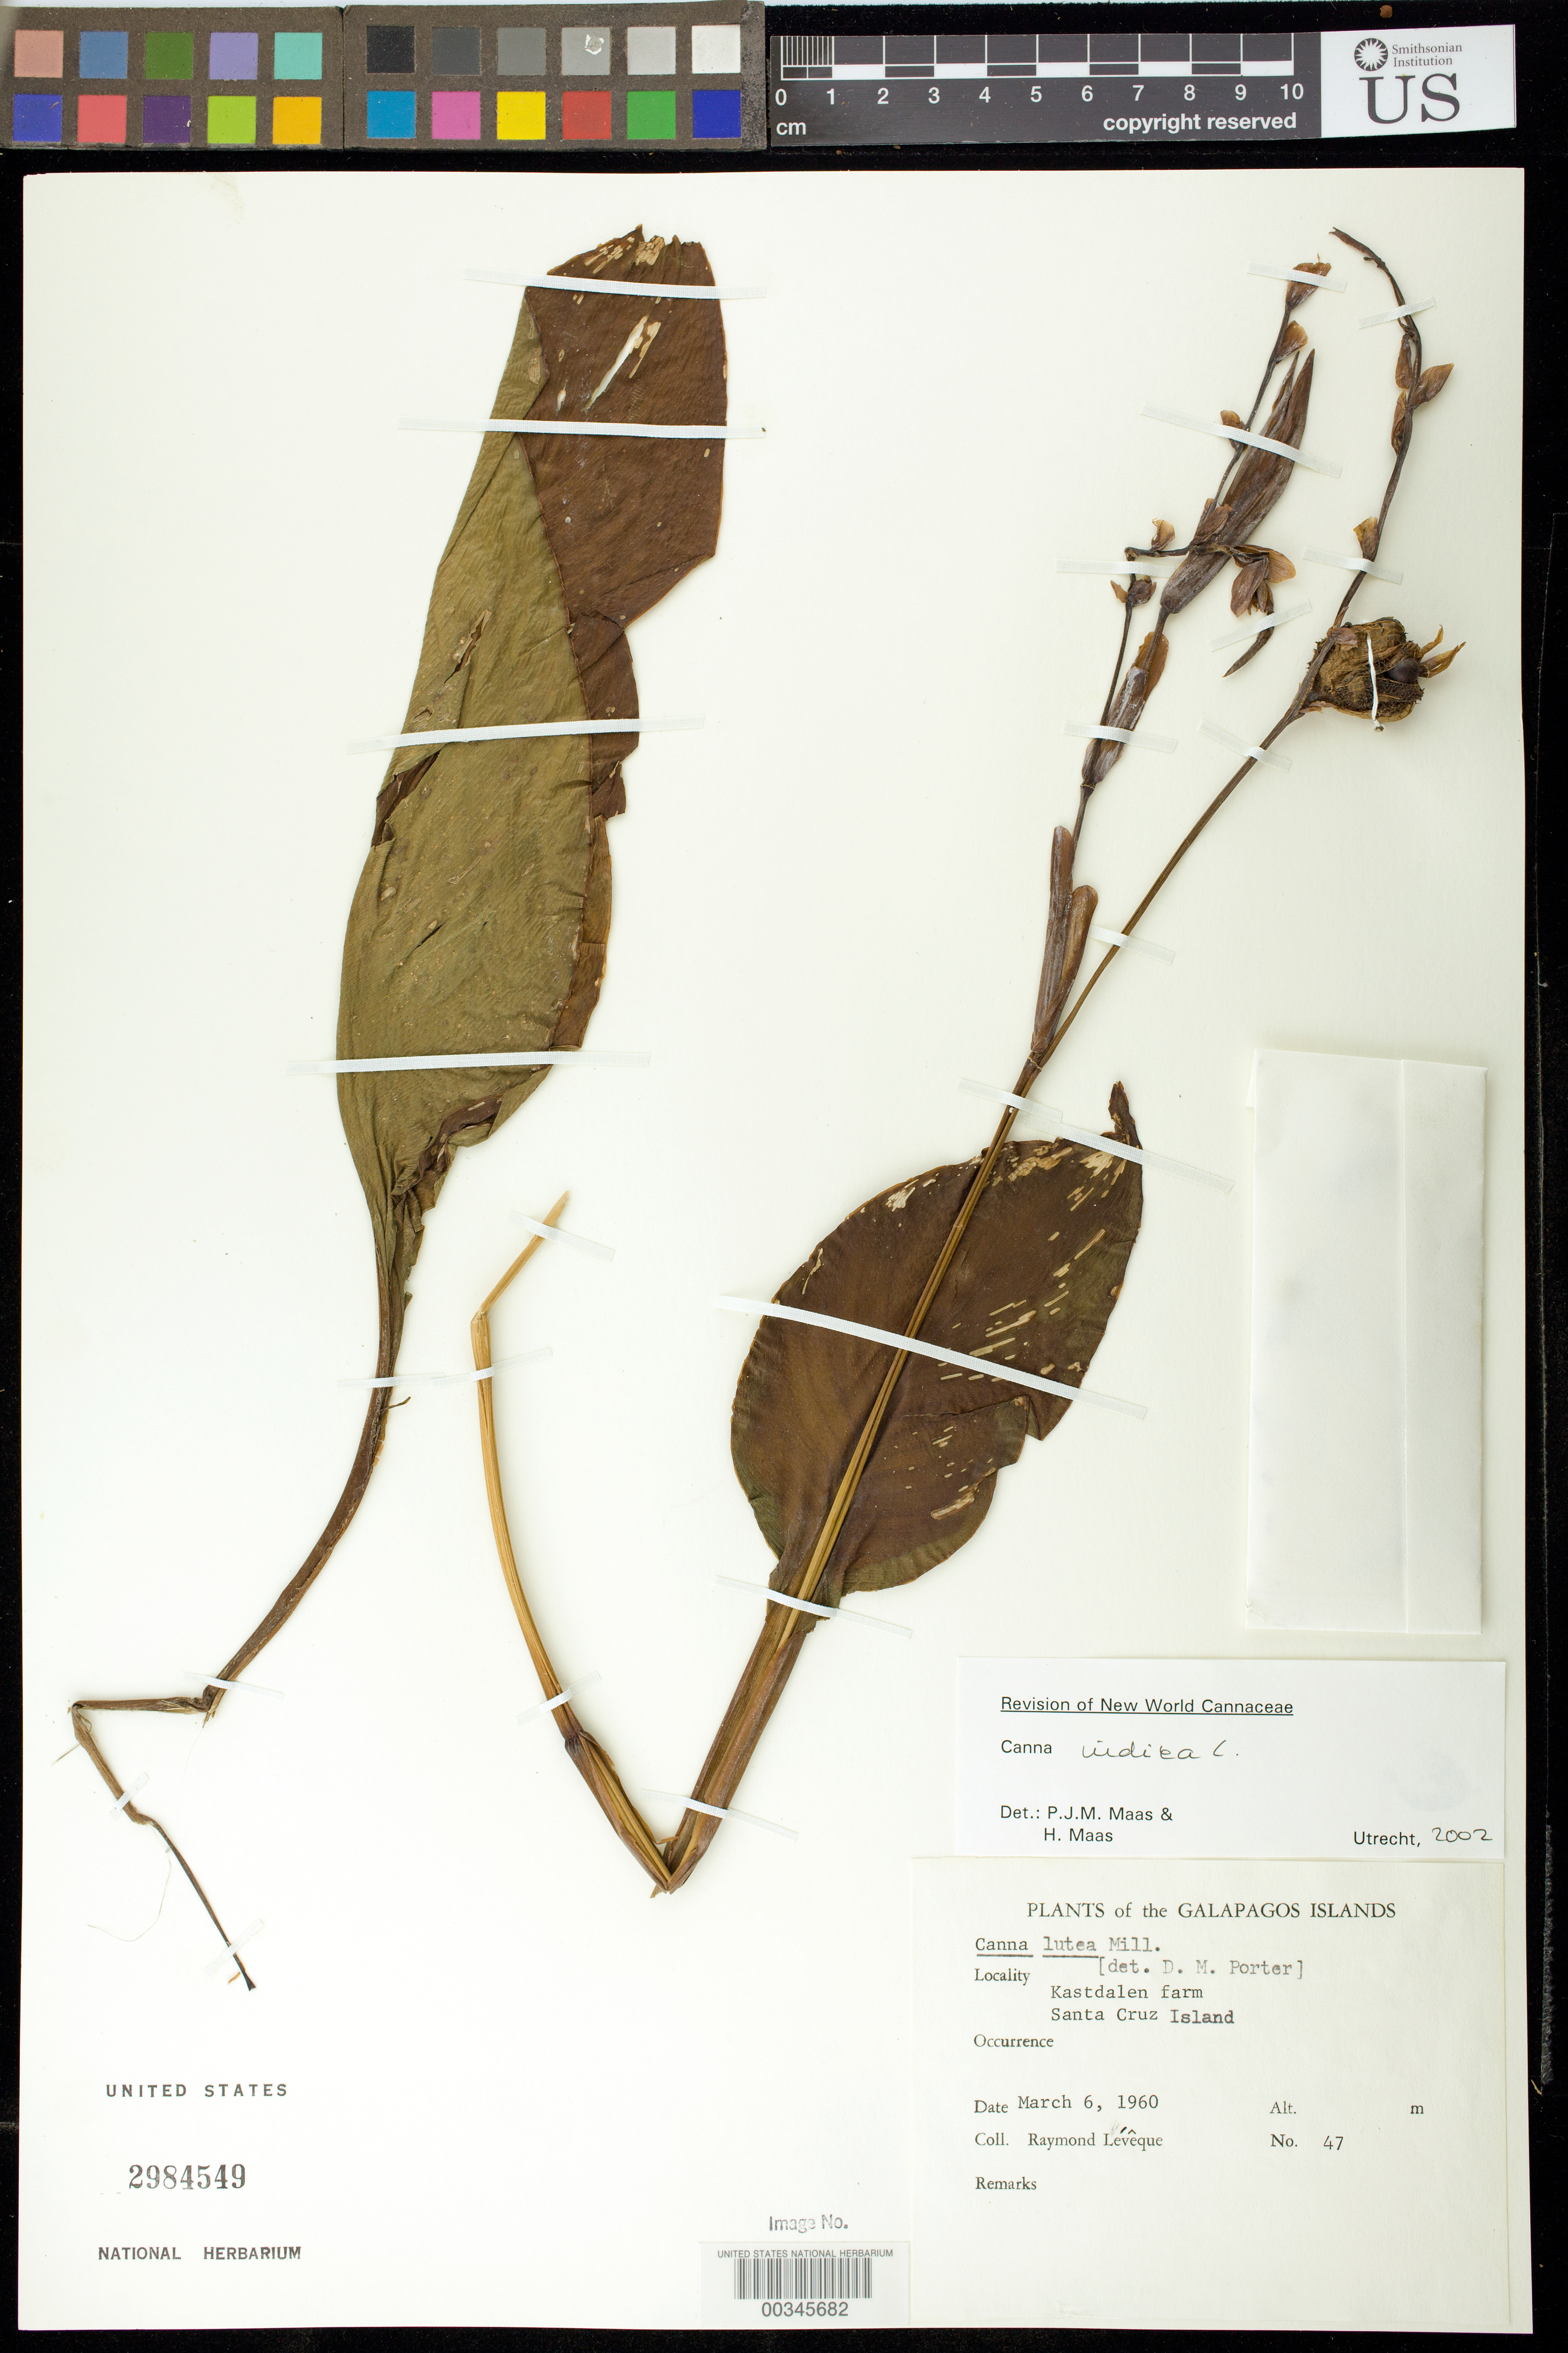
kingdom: Plantae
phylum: Tracheophyta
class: Liliopsida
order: Zingiberales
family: Cannaceae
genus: Canna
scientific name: Canna indica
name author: L.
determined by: Maas, Paul J. M.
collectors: R. Lévêque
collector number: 47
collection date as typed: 06 Mar 1960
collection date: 1960-03-06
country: Ecuador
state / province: Colón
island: Santa Cruz [Indefatigable, Chaves]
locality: Kastdalen Farm [Santa Cruz I.]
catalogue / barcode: US 2984549